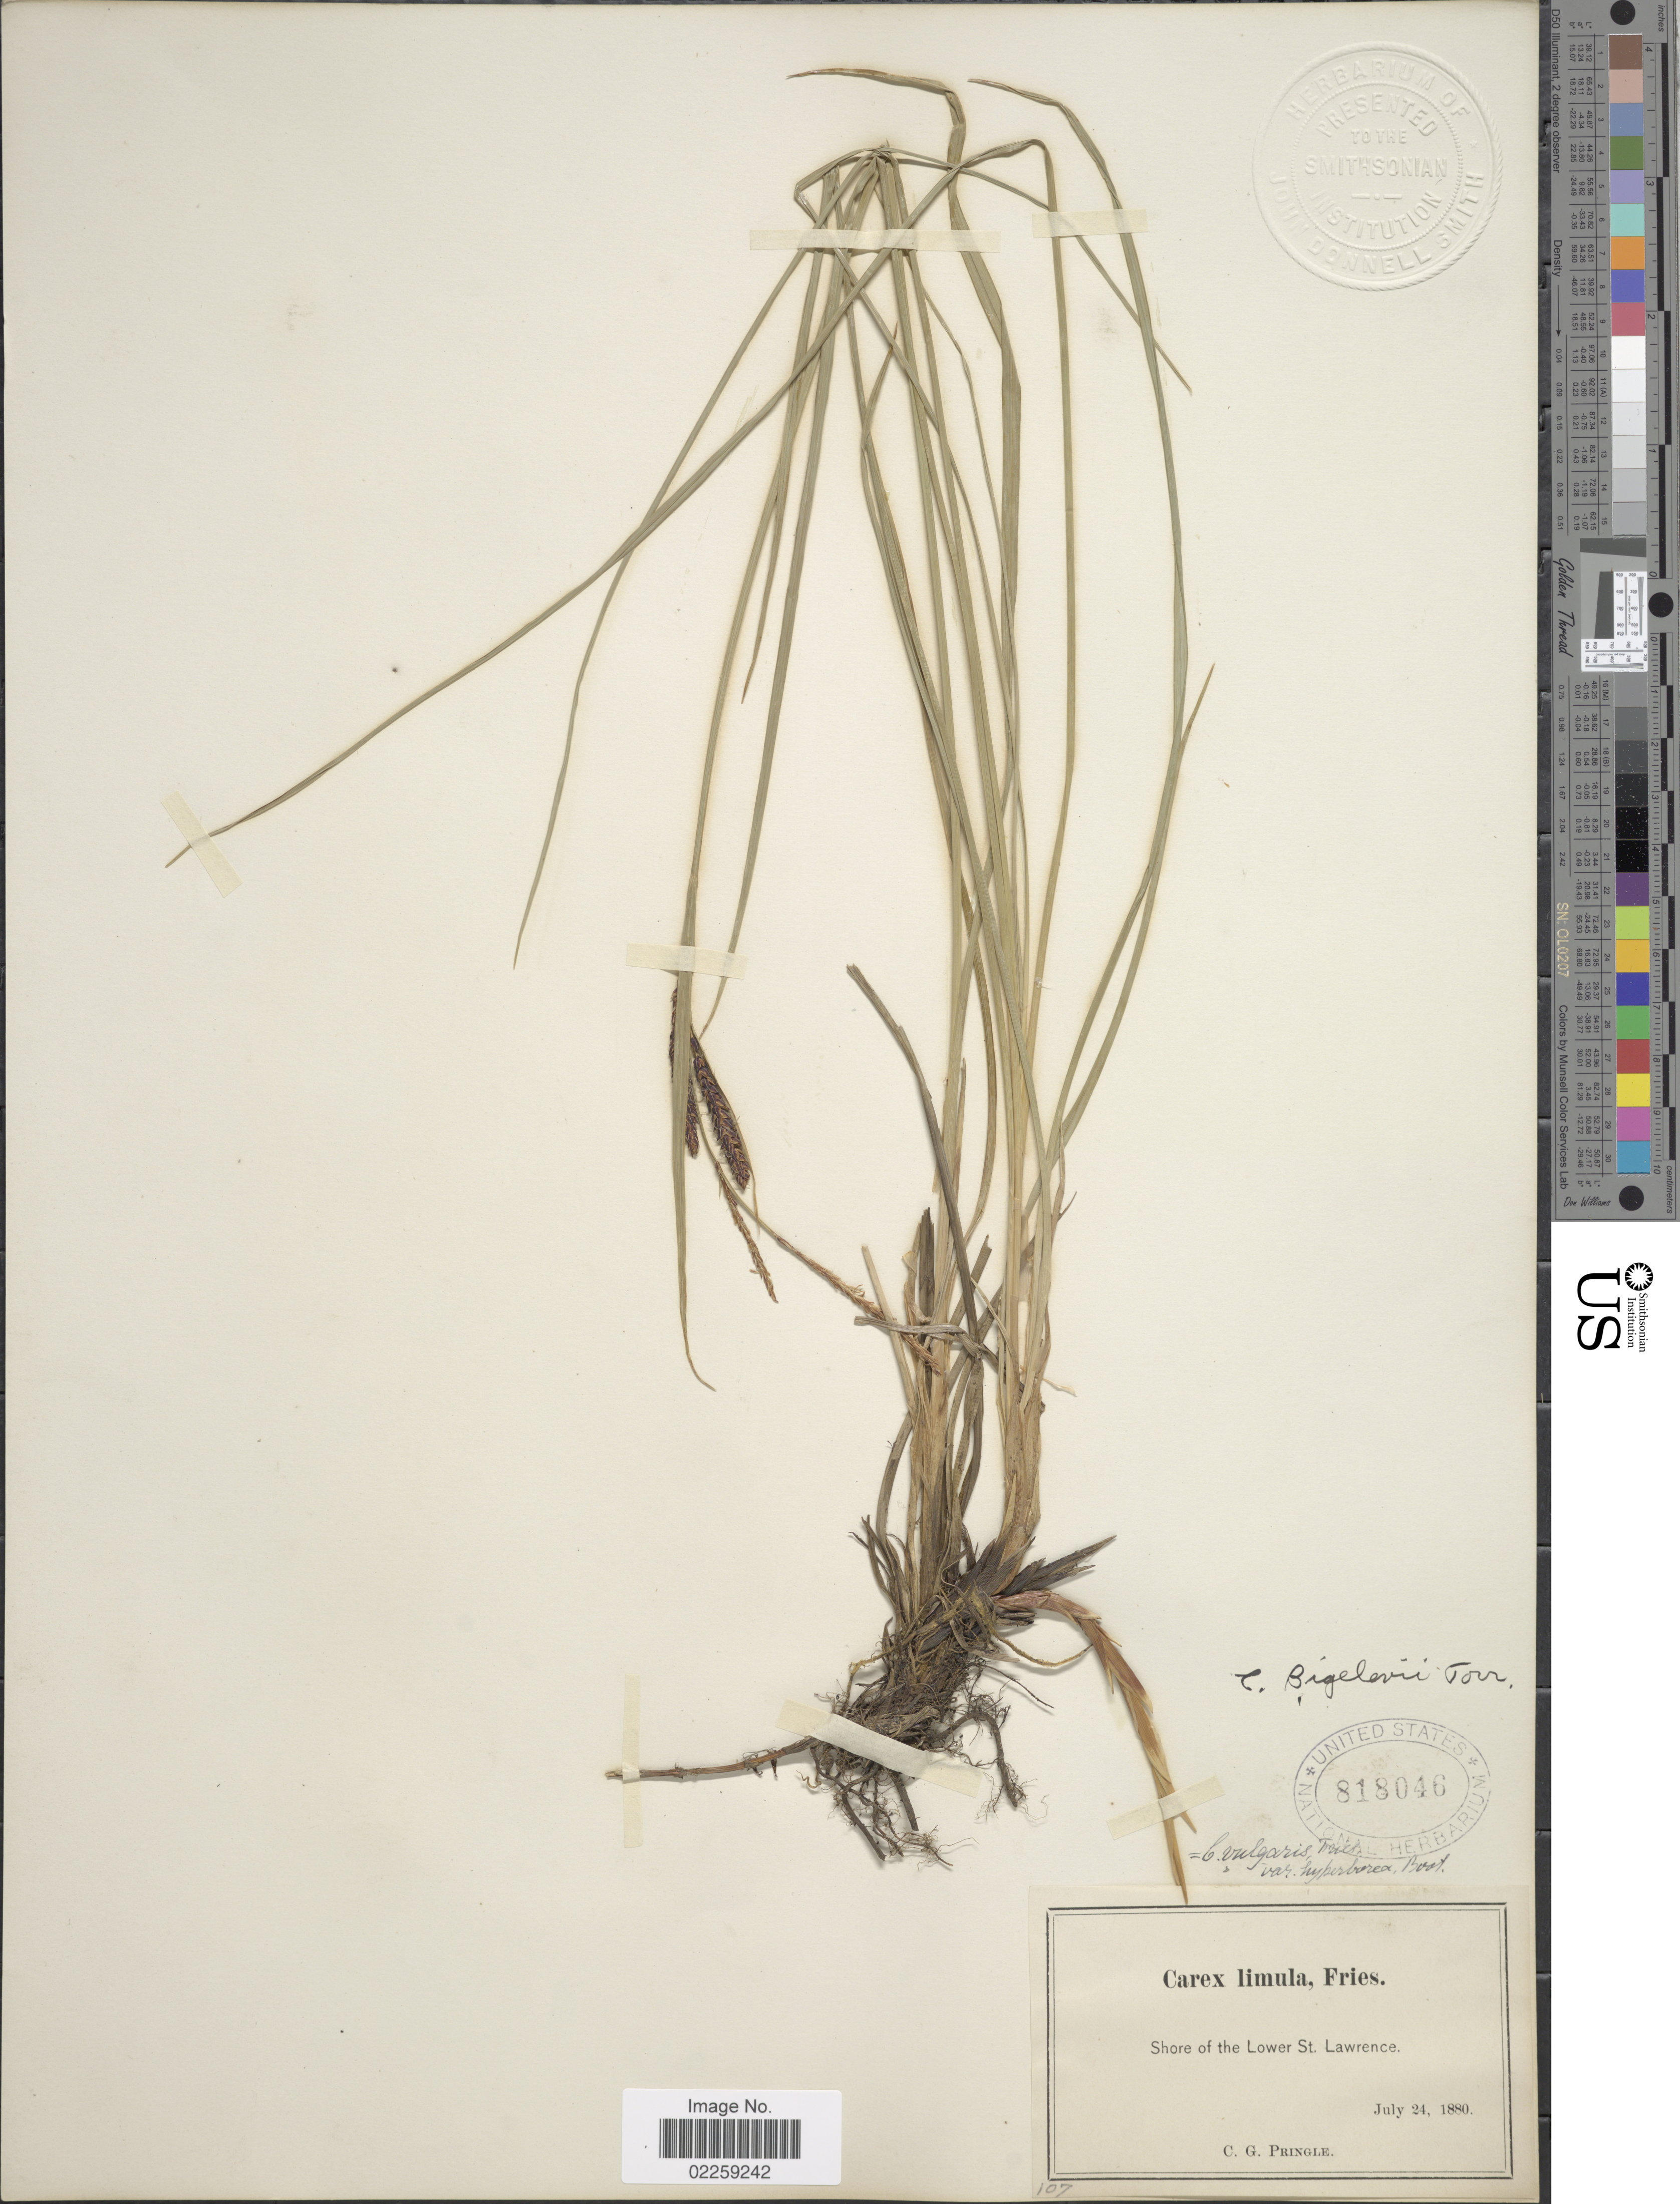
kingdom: Plantae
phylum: Tracheophyta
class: Liliopsida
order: Poales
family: Cyperaceae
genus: Carex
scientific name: Carex bigelowii subsp. bigelowii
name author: Torr. ex Schwein.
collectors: C. G. Pringle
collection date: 1880-07-24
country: Canada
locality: Shore of Lower St. Lawrence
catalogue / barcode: US 818046